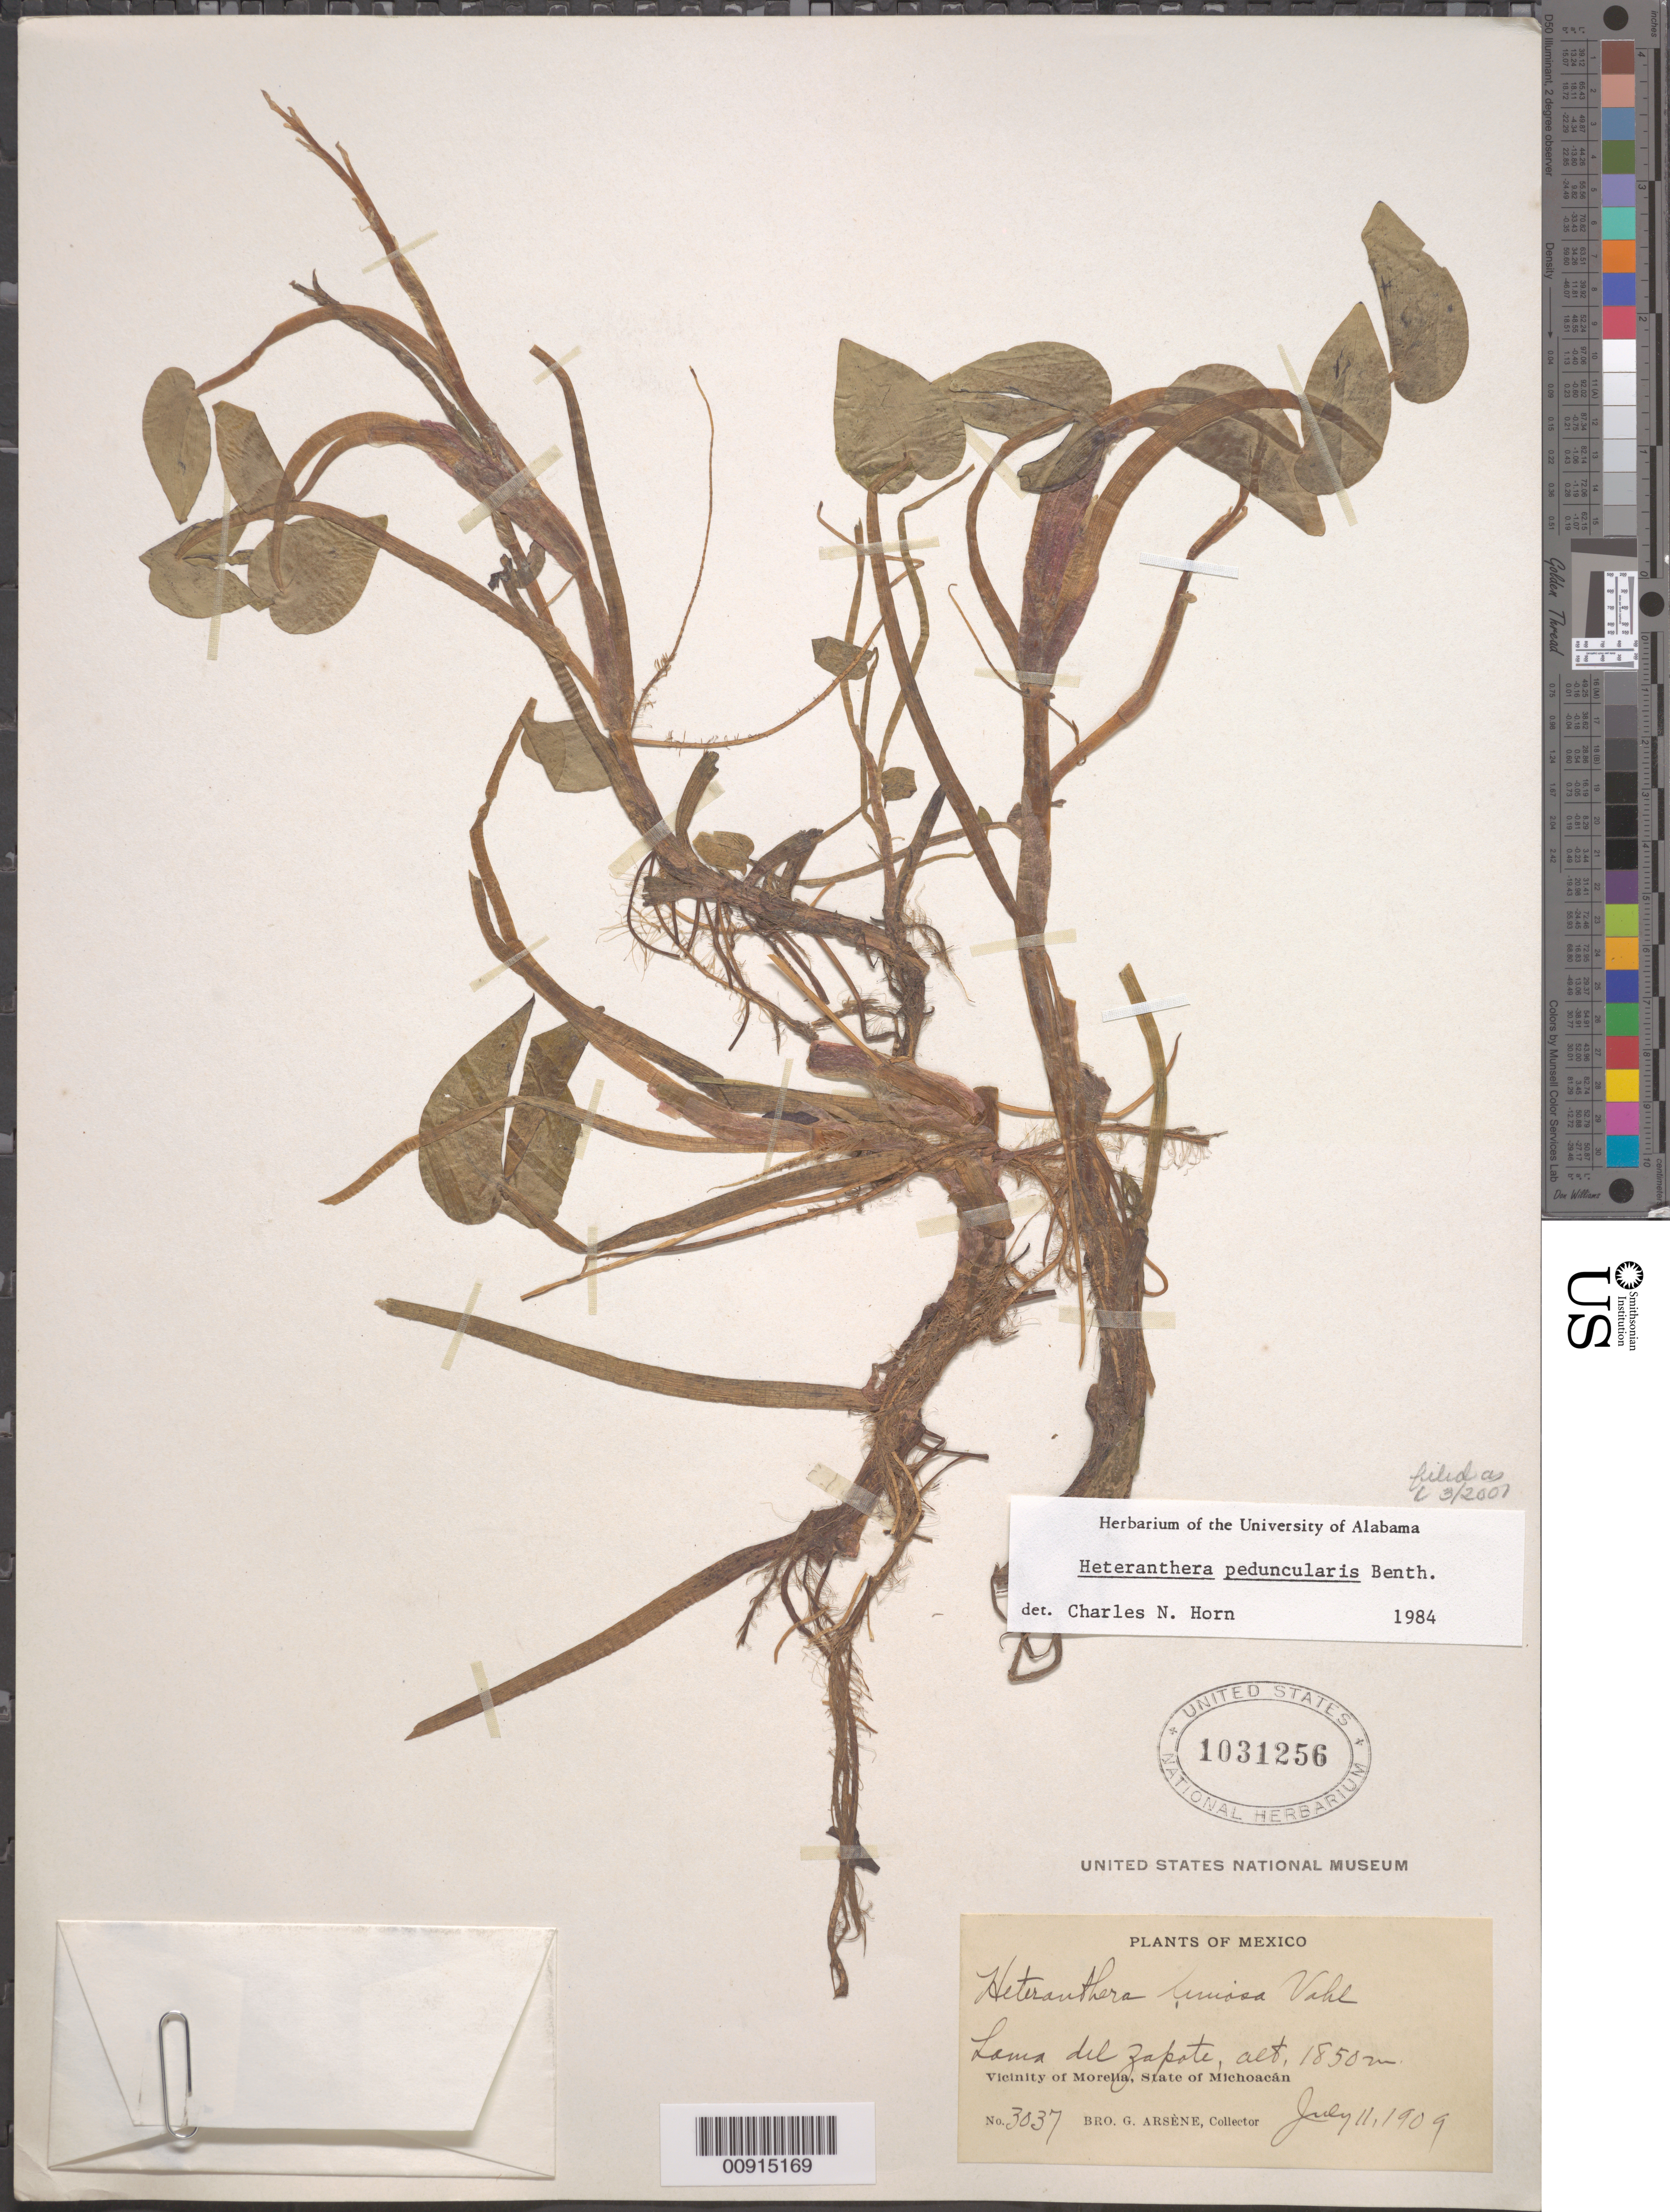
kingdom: Plantae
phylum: Tracheophyta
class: Liliopsida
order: Commelinales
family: Pontederiaceae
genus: Heteranthera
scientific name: Heteranthera peduncularis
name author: Benth.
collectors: Bro. G. Arsène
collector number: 3037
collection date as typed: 11 Jul 1909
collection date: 1909-07-11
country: Mexico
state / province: Michoacán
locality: Loma del Zapote. Vicinity of Morelia, State of Michoacán.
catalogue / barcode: US 1031256